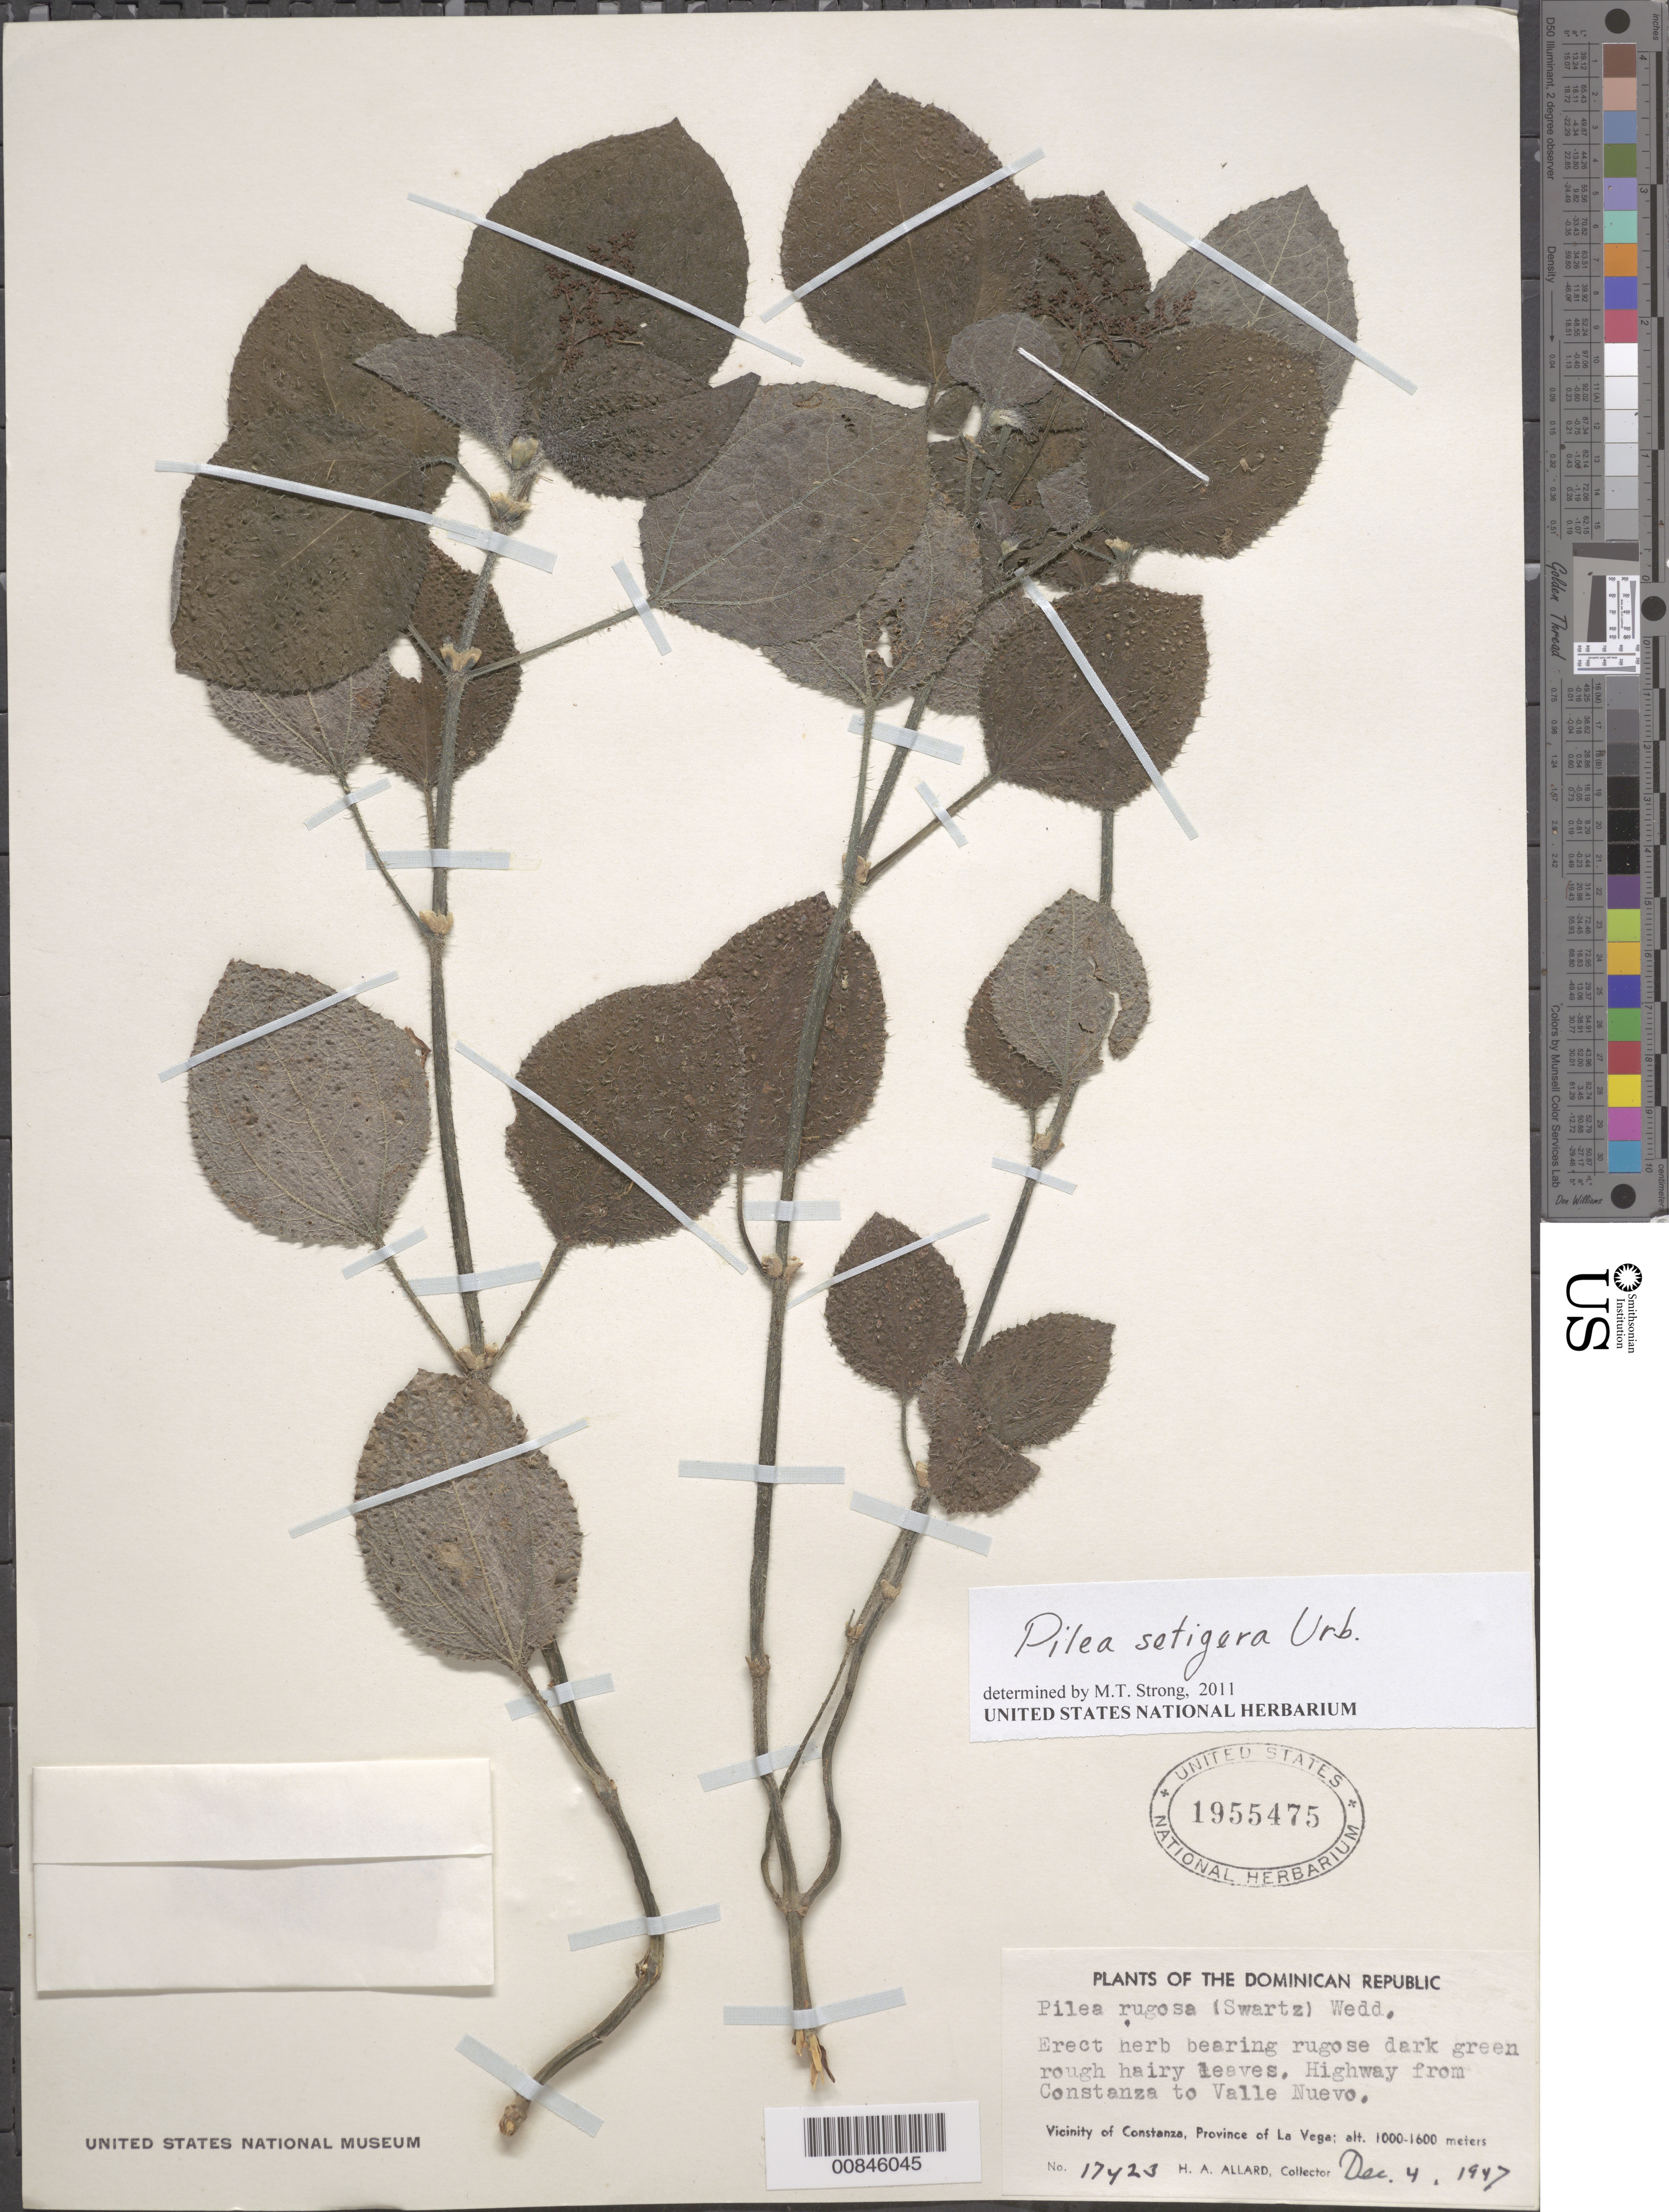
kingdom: Plantae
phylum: Tracheophyta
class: Magnoliopsida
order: Rosales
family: Urticaceae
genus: Pilea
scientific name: Pilea setigera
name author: Urb.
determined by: Strong, M. T., (US), Smithsonian Institution - National Museum of Natural History (UNITED STATES)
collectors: H. A. Allard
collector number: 17423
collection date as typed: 04 Dec 1947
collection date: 1947-12-04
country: Dominican Republic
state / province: La Vega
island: Hispaniola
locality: Highway from Constanza to Valle Nuevo. Vicinity of Constanza.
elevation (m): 1000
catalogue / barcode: US 1955475